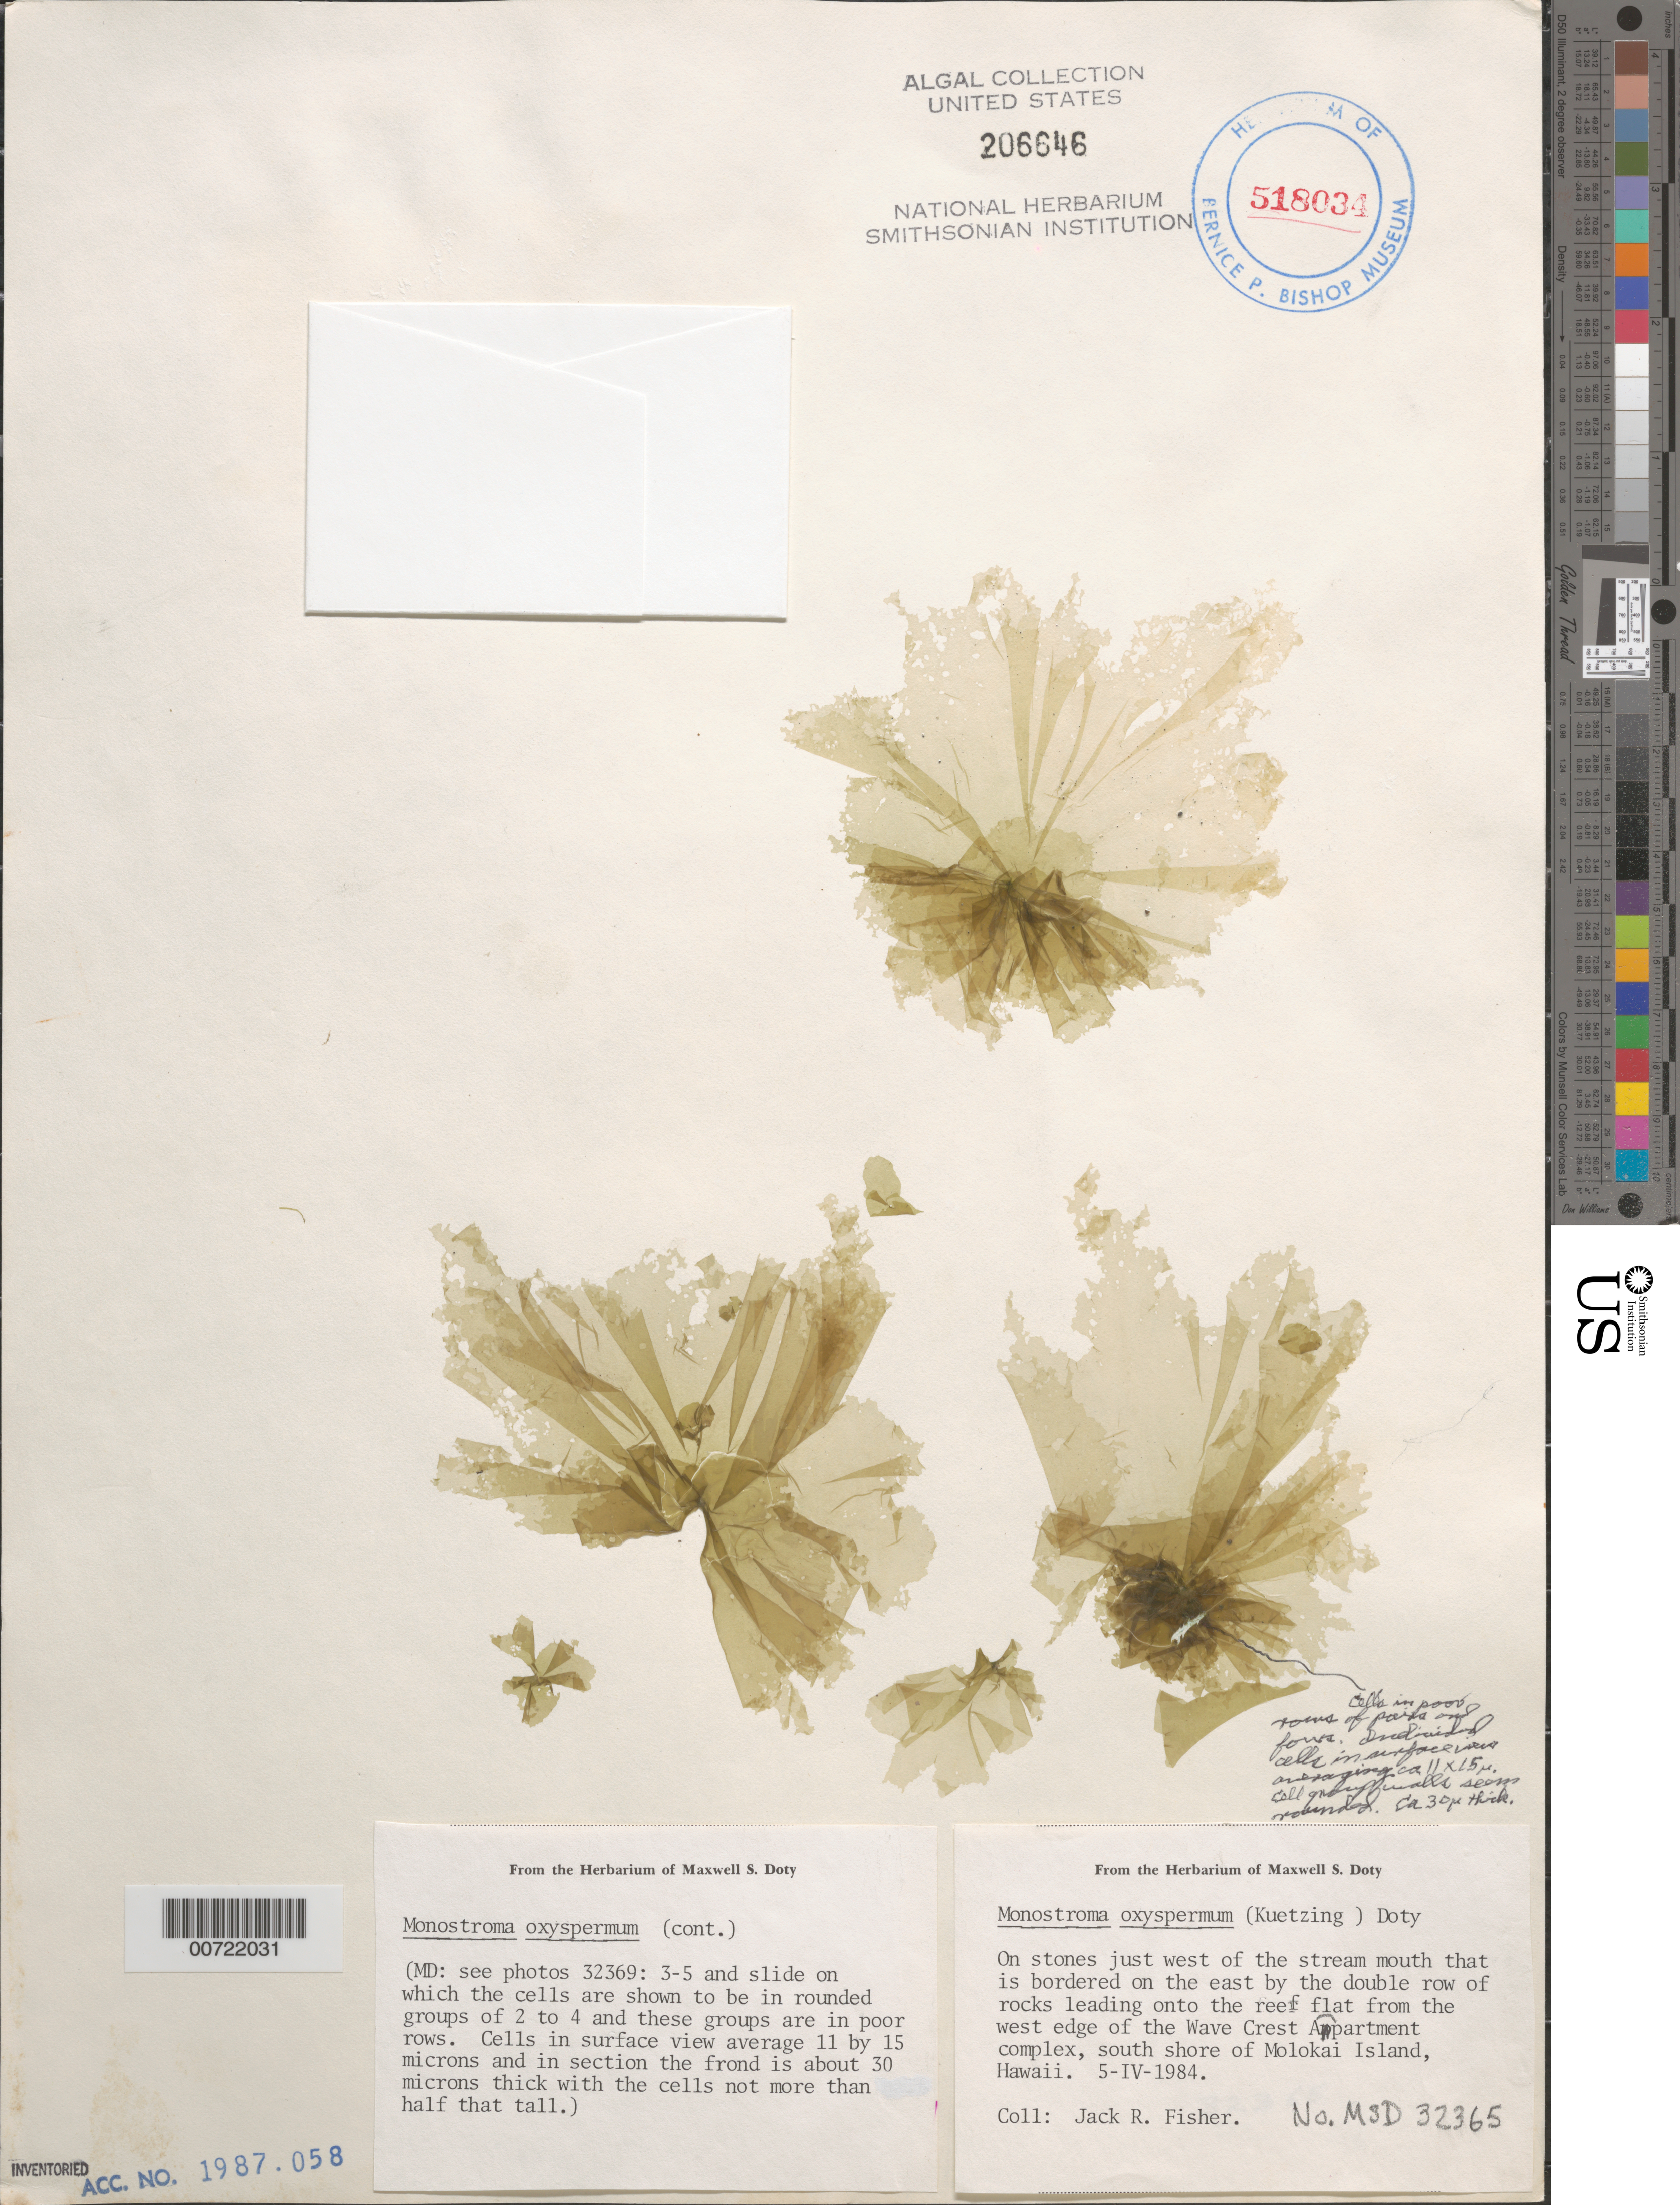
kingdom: Plantae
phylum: Chlorophyta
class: Ulvophyceae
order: Ulvales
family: Gayraliaceae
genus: Gayralia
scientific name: Gayralia oxysperma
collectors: J. Fisher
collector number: MSD 32365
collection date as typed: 05 Apr 1984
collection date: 1984-04-05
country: United States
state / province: Hawaii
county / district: Maui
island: Moloka'i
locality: Wave Crest Apartment complex, west edge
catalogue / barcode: US 206646